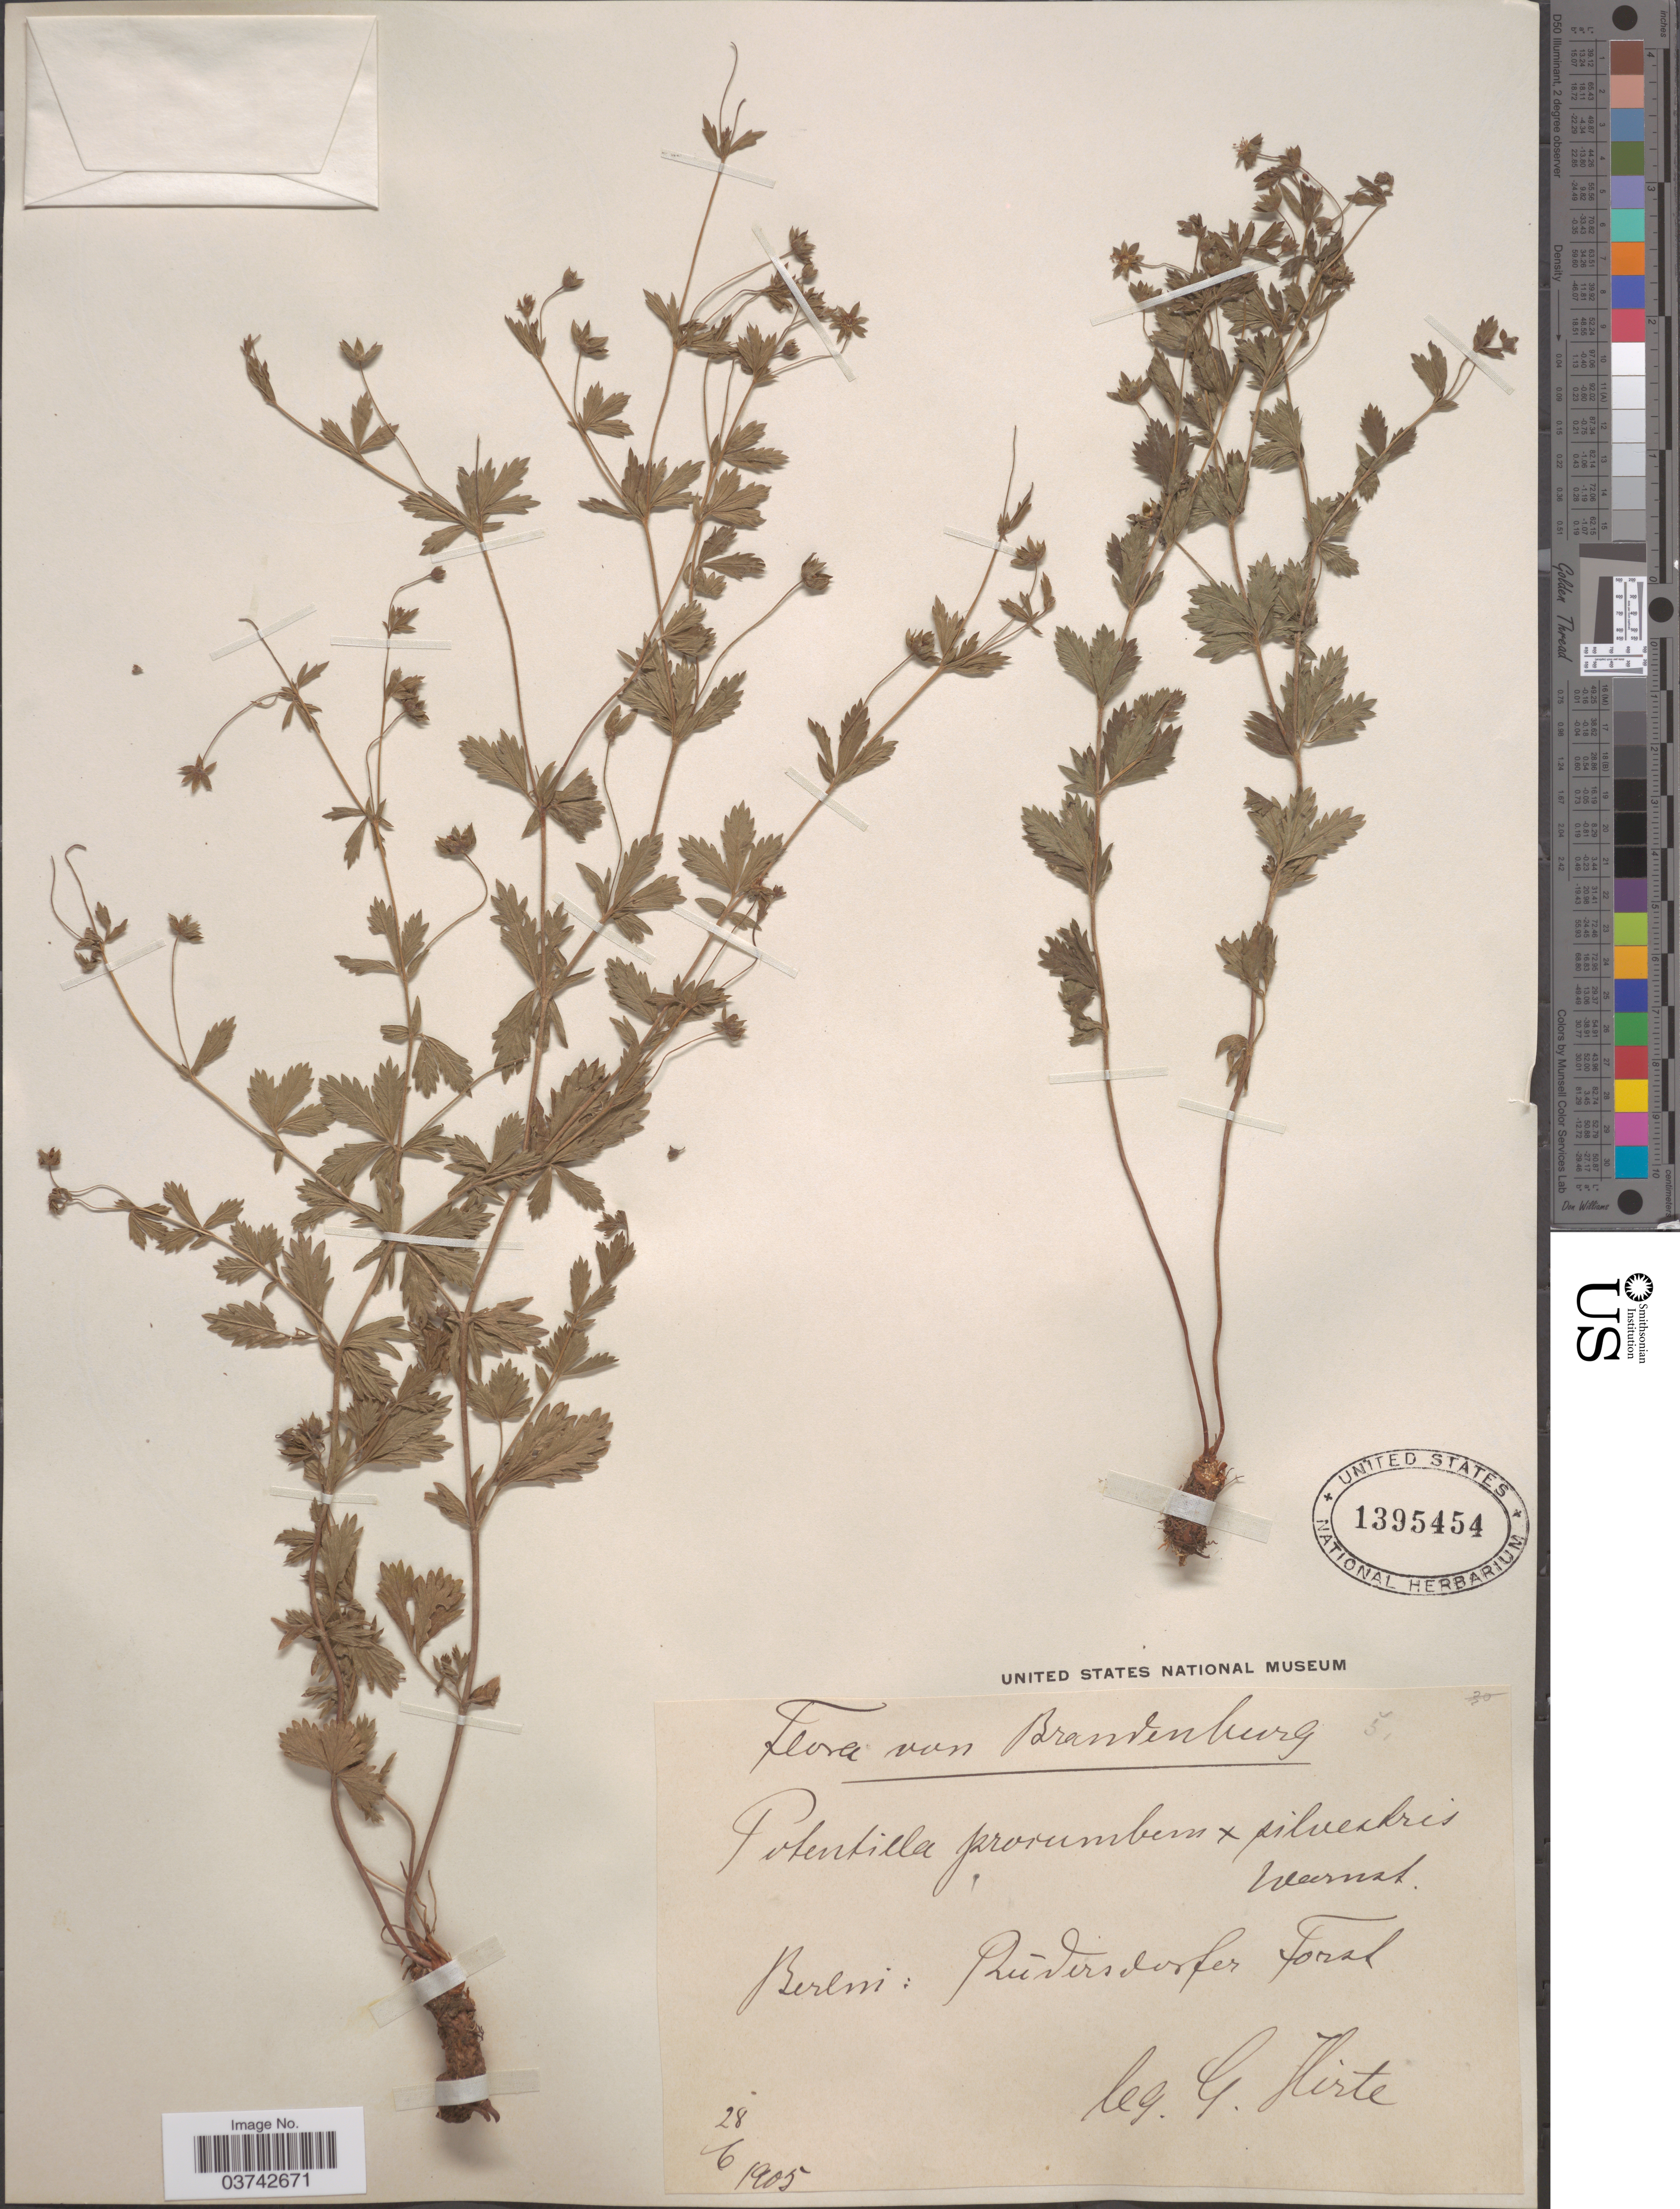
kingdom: Plantae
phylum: Tracheophyta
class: Magnoliopsida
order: Rosales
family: Rosaceae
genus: Potentilla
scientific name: Potentilla procumbens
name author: Sibth.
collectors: G. Hirte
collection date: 1905-06-28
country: Germany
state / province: Berlin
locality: Brandenburg [unsure placement] Rúdersdorfer Forst.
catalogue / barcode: US 1395454